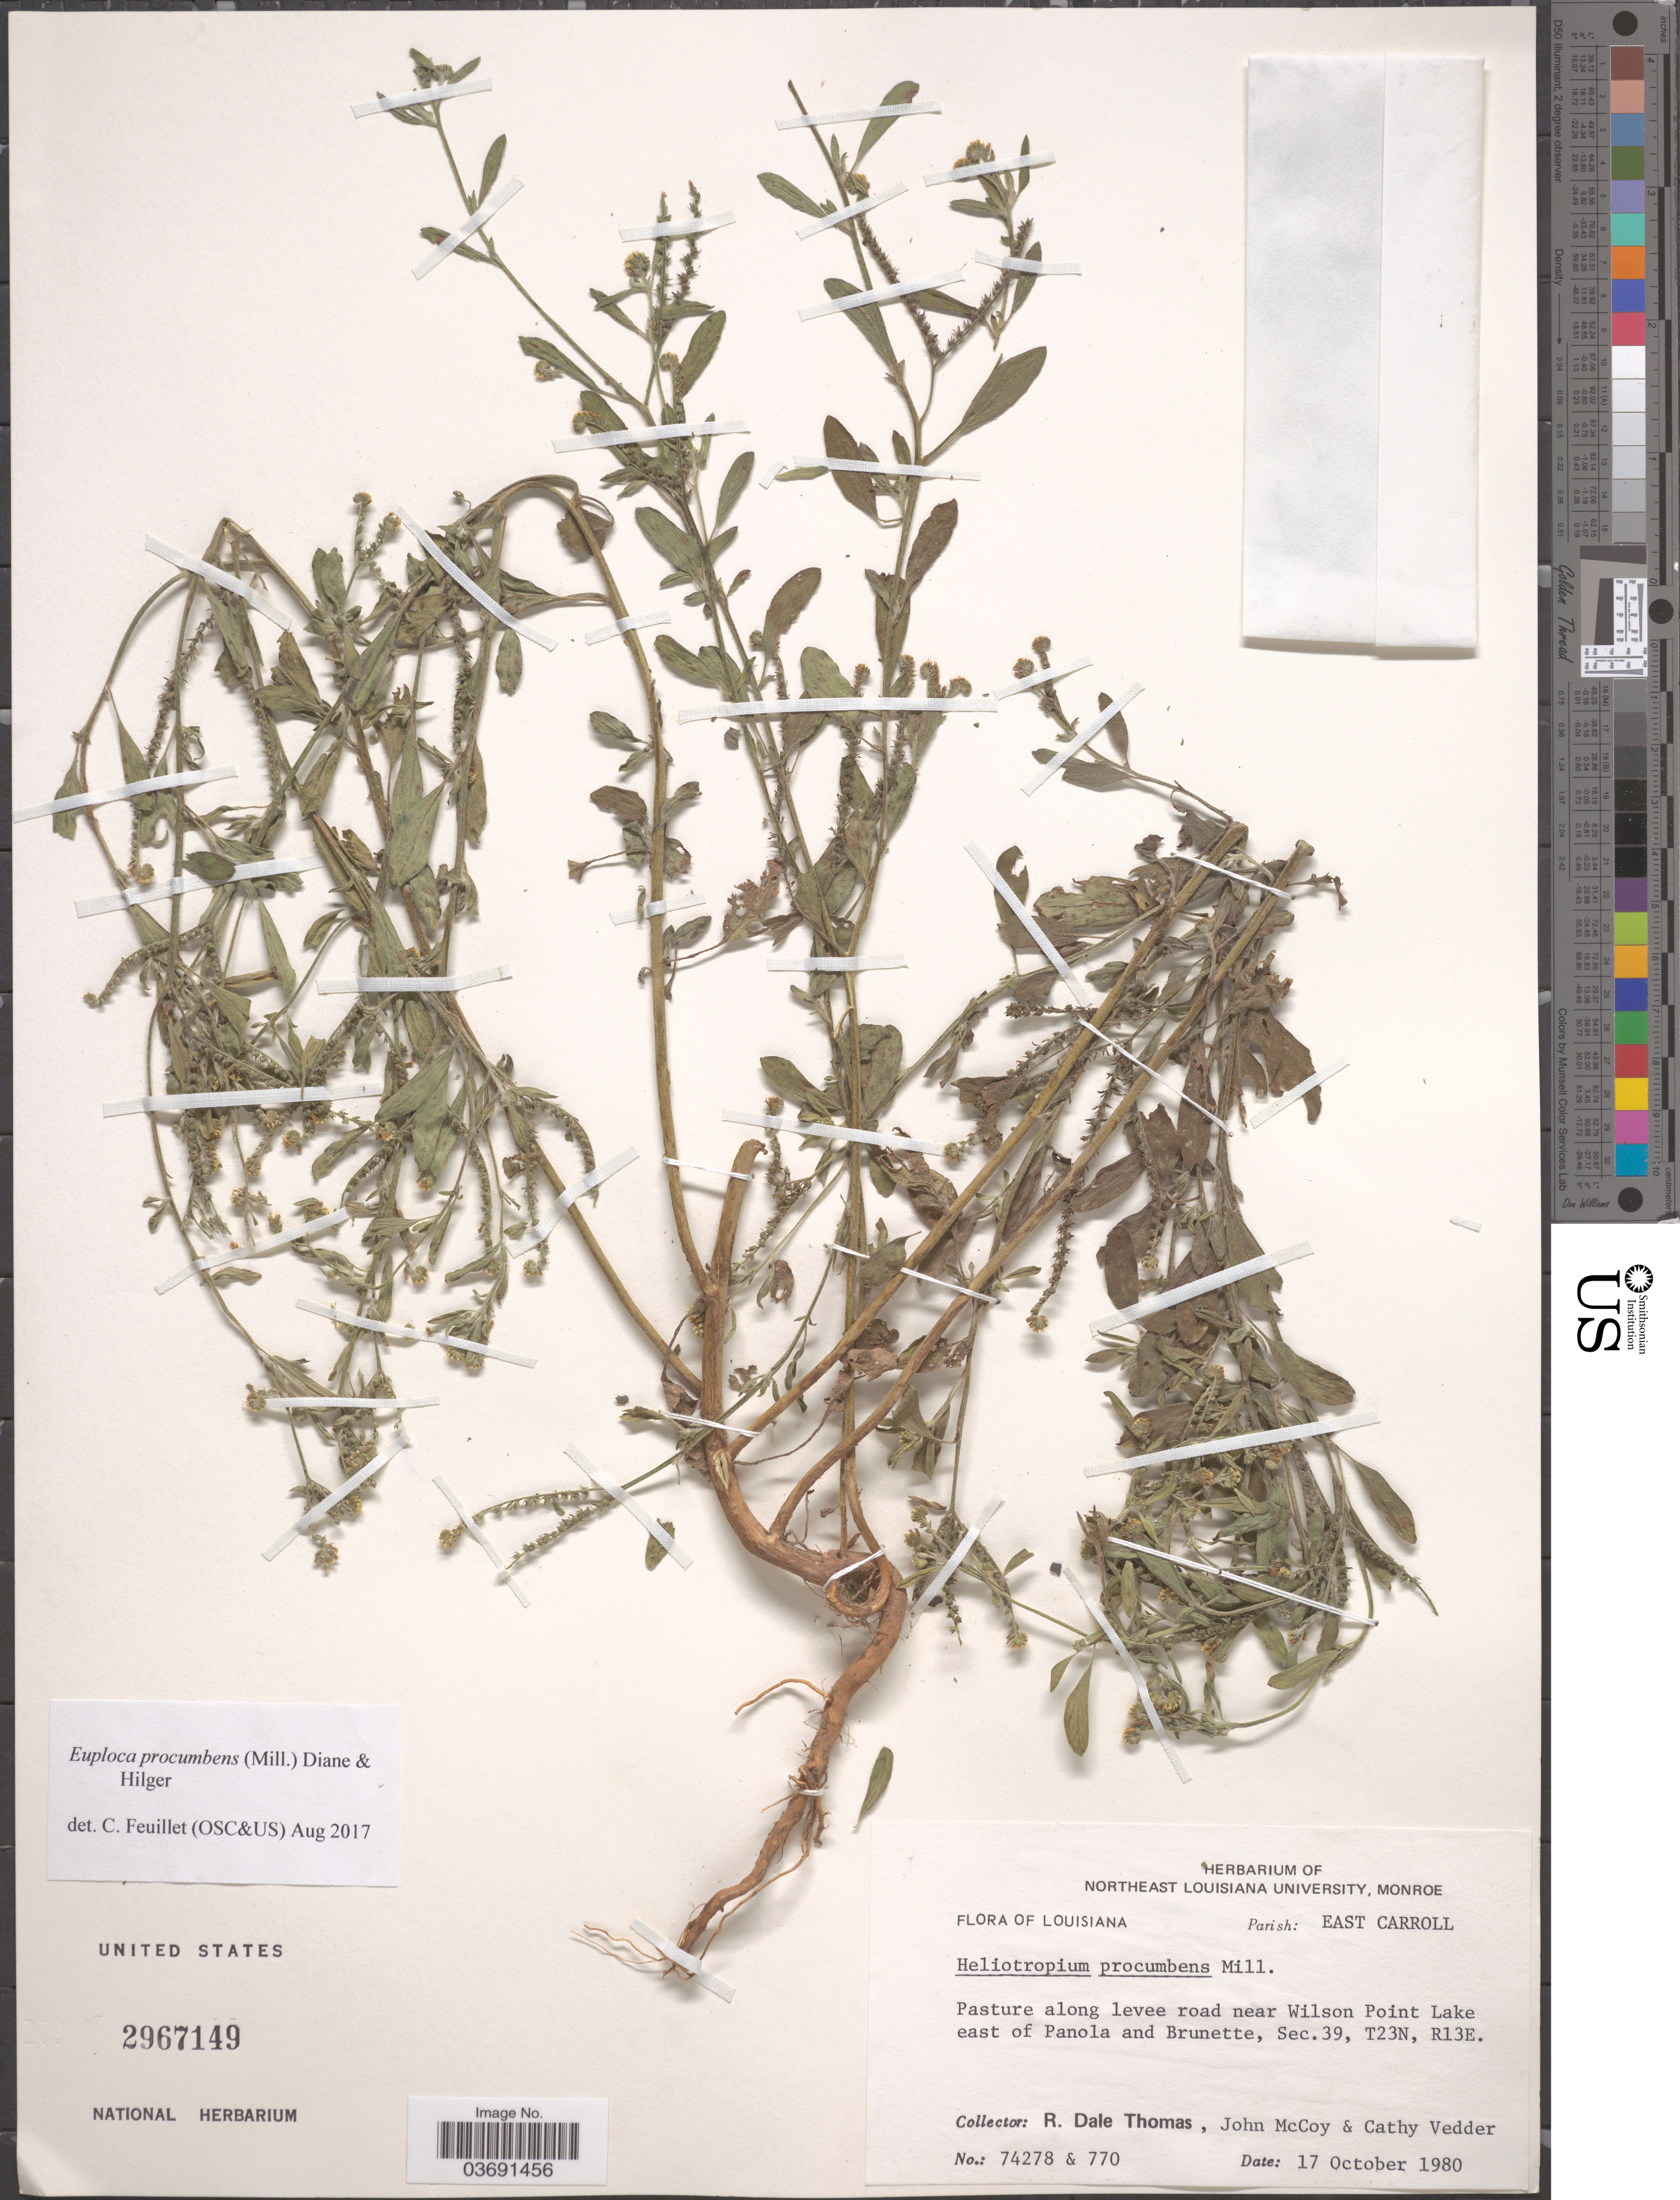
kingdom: Plantae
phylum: Tracheophyta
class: Magnoliopsida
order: Boraginales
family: Heliotropiaceae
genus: Euploca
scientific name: Euploca procumbens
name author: (Mill.) Diane & Hilger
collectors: R. Thomas & C. Vedder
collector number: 74278/770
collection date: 1980-10-17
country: United States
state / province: Louisiana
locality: Parish: East Carroll. Pasture along levee road near Wilson Point Lake east of Panola and Brunette, Sec. 39, T23N, R13E.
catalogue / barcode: US 2967149